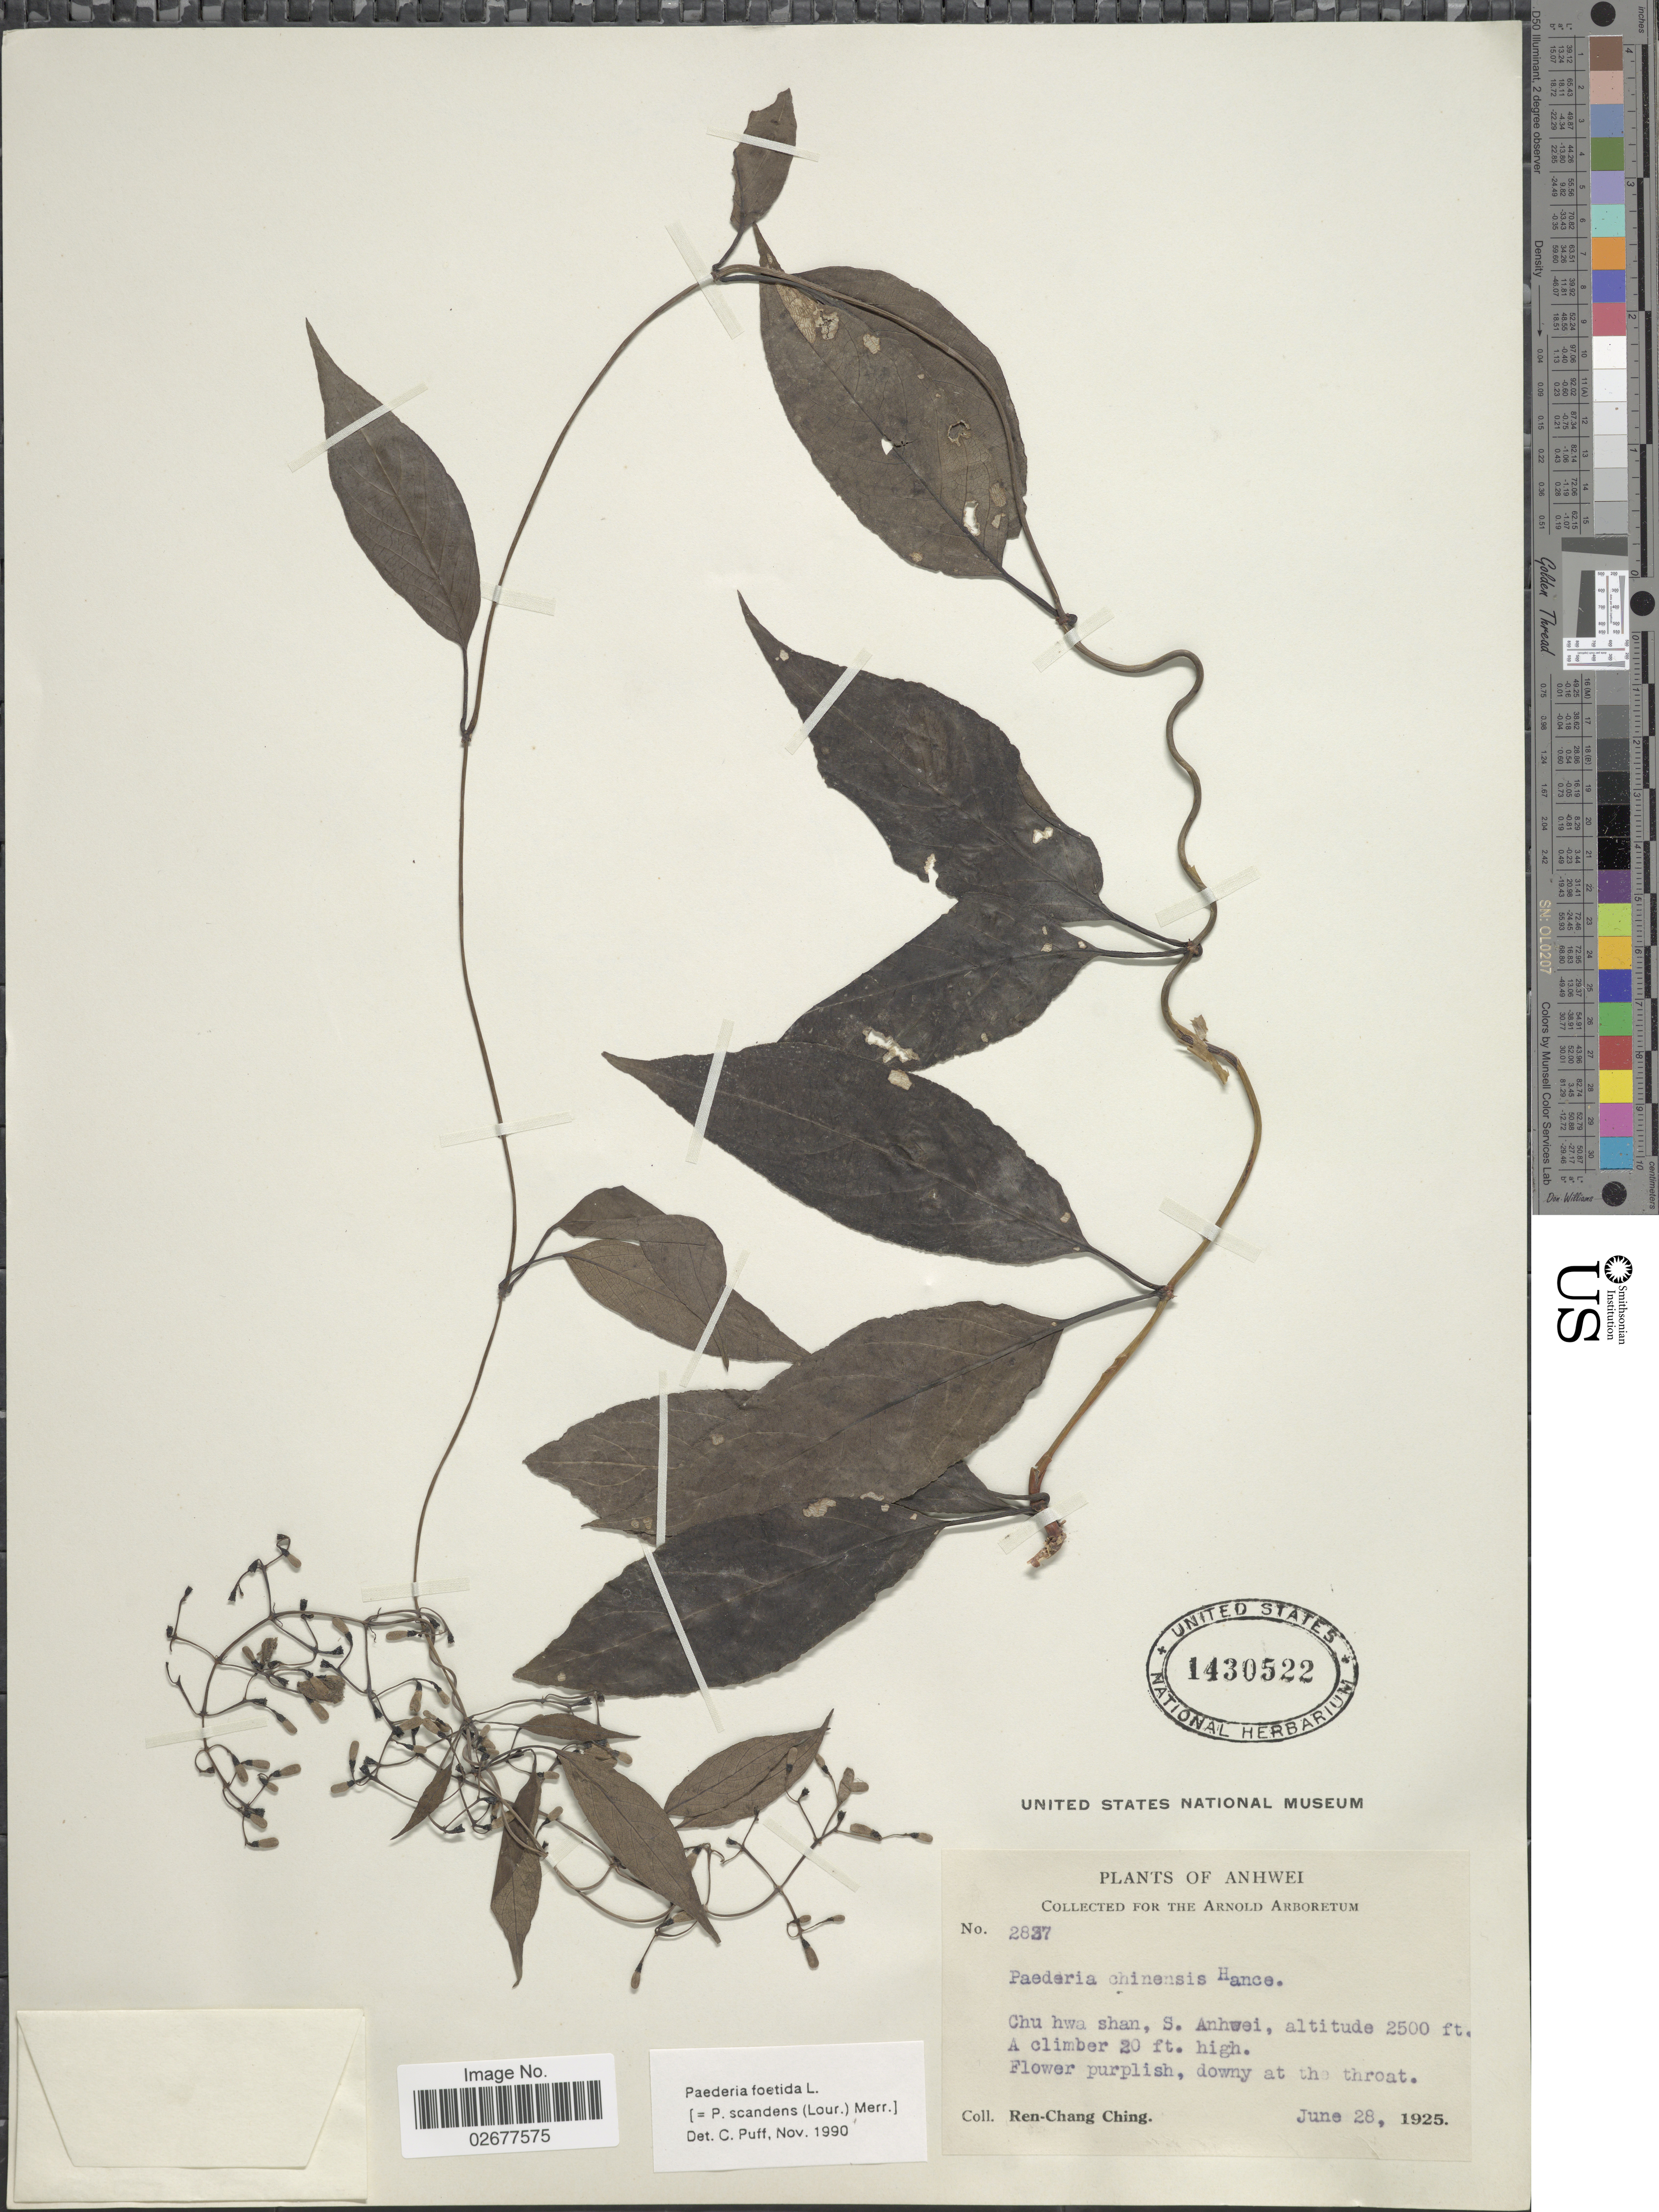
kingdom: Plantae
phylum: Tracheophyta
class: Magnoliopsida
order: Gentianales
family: Rubiaceae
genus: Paederia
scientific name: Paederia foetida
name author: Wall.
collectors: R. C. Ching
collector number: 2837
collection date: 1925-06-28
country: China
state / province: Anhui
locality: Anhwei. Chu hwa shan, S. Anhwei.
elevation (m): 762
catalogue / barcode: US 1430522